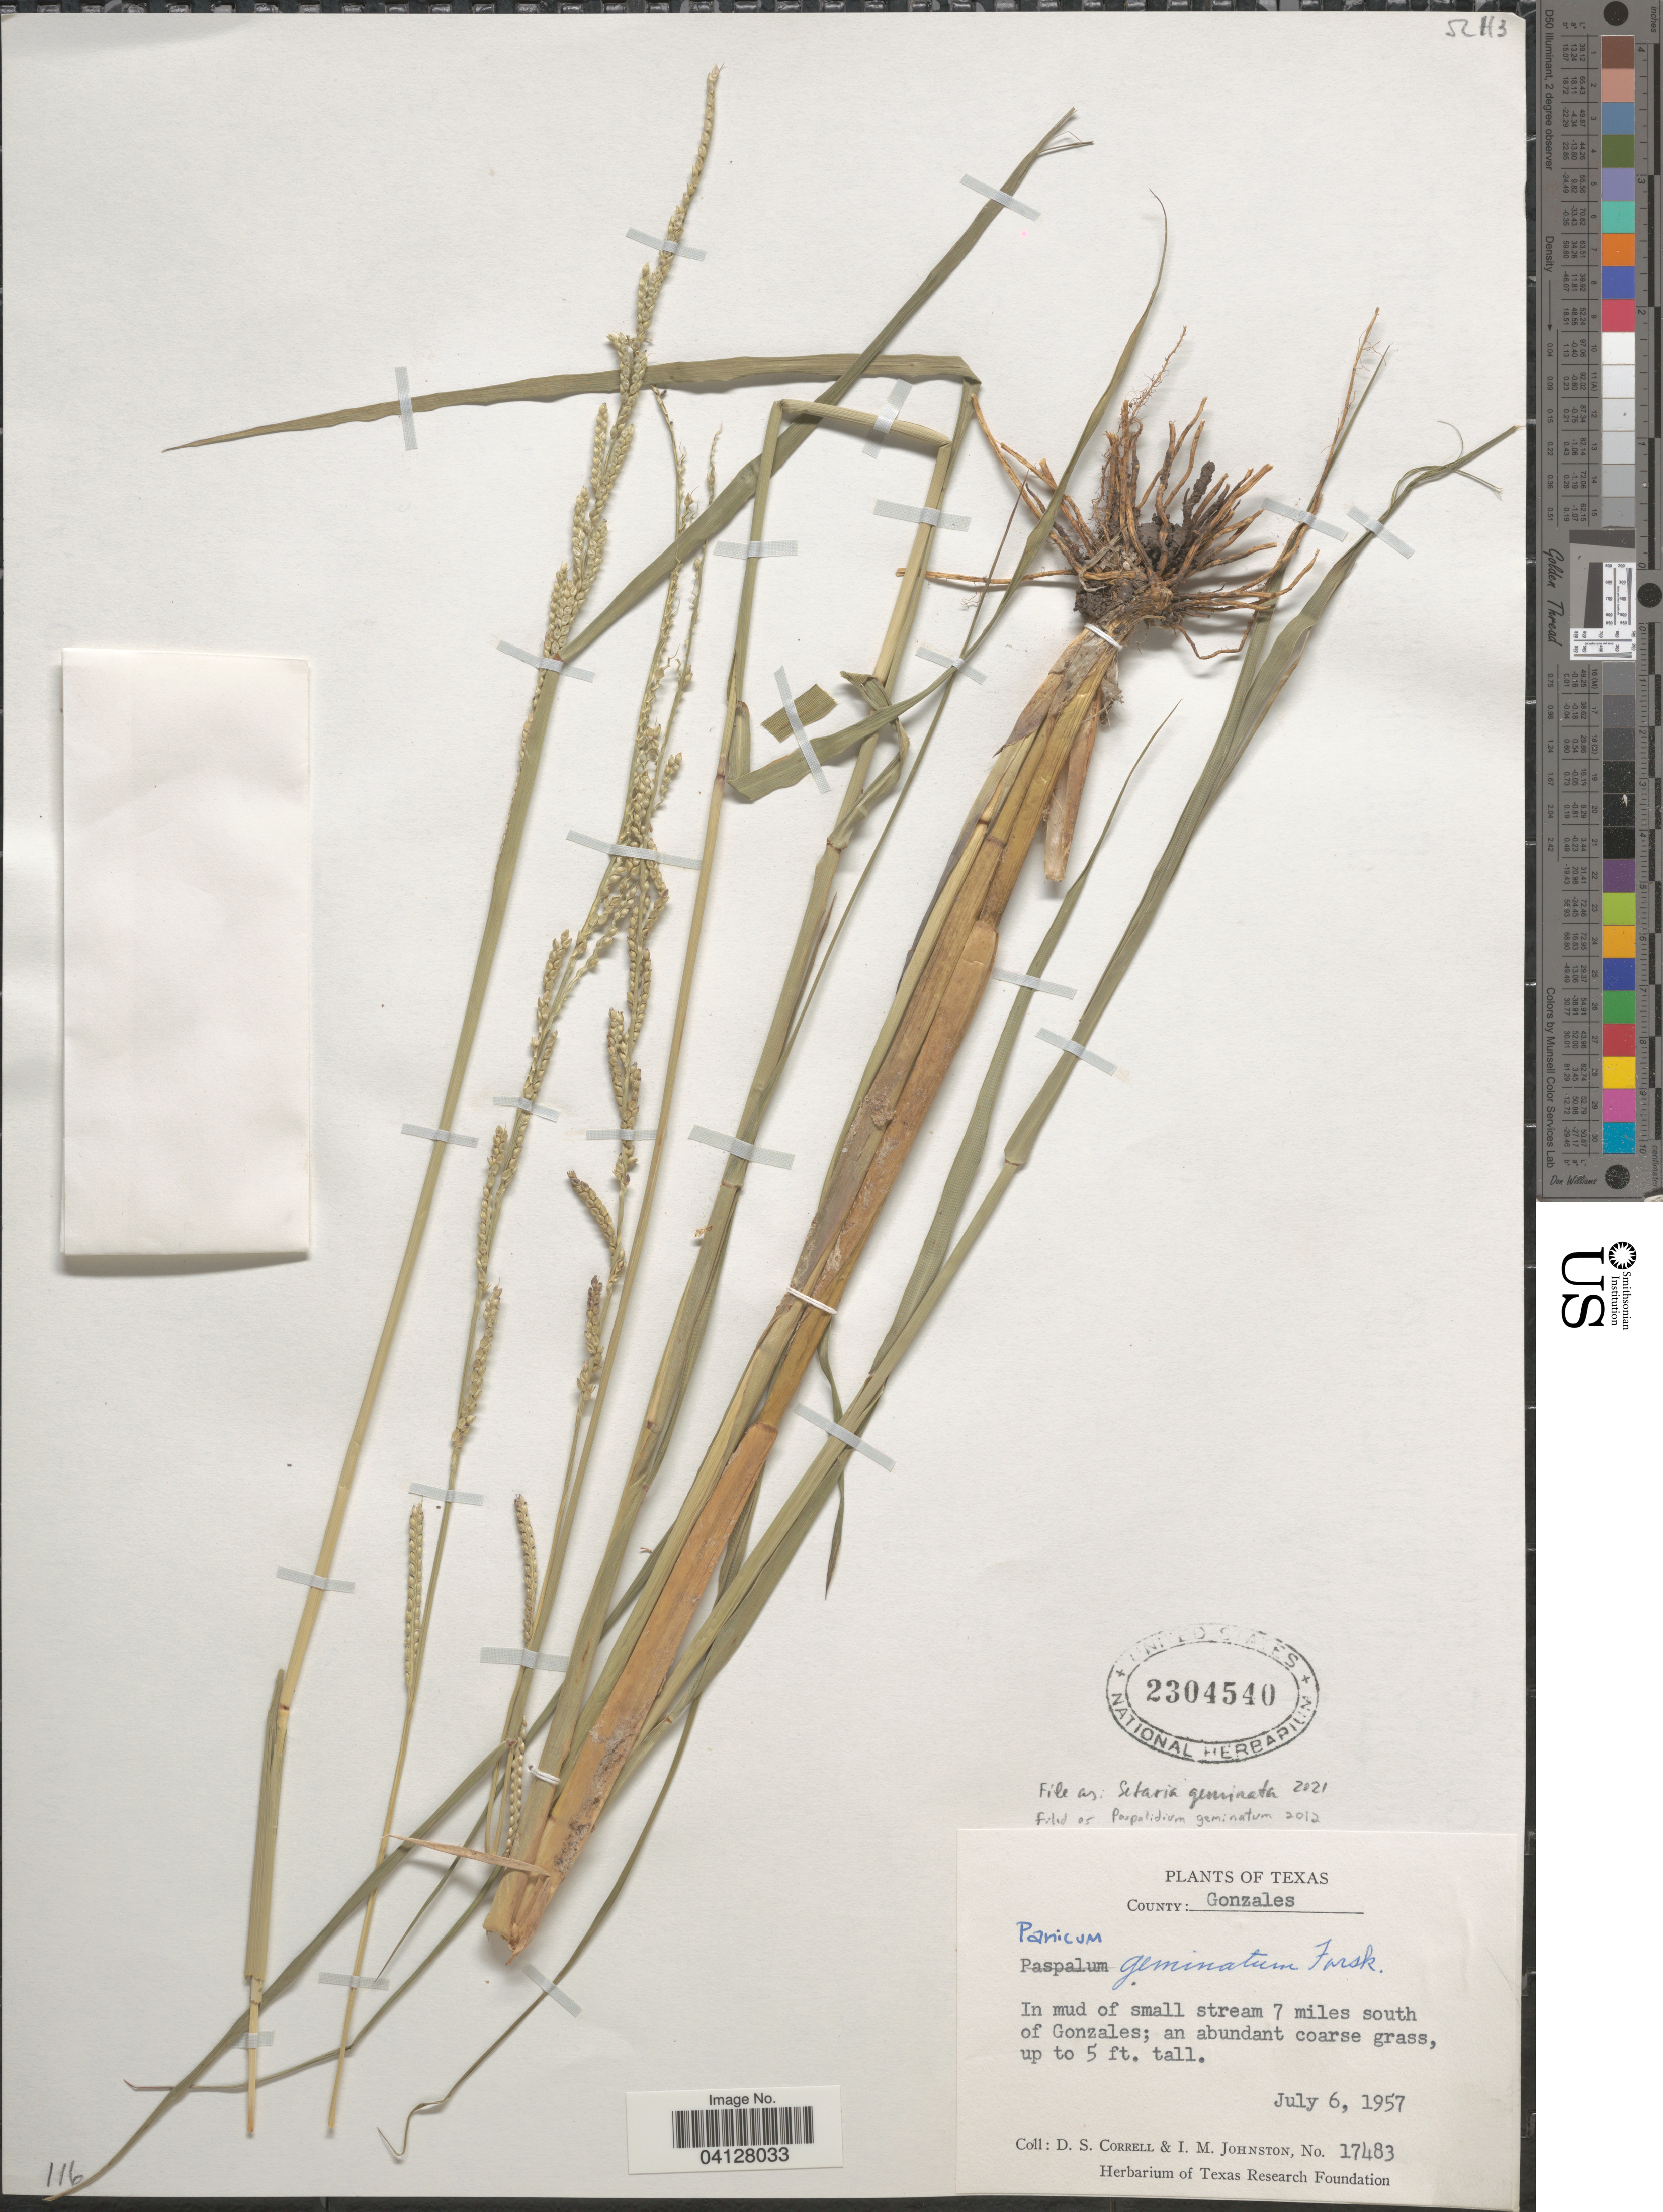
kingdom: Plantae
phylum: Tracheophyta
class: Liliopsida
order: Poales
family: Poaceae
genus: Panicum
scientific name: Panicum geminatum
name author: Forssk.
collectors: D. S. Correll & I.M. Johnston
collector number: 17483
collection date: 1957-07-06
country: United States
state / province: Texas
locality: County: Gonzales. In mud of small stream 7 miles south of Gonzales.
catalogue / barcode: US 2304540